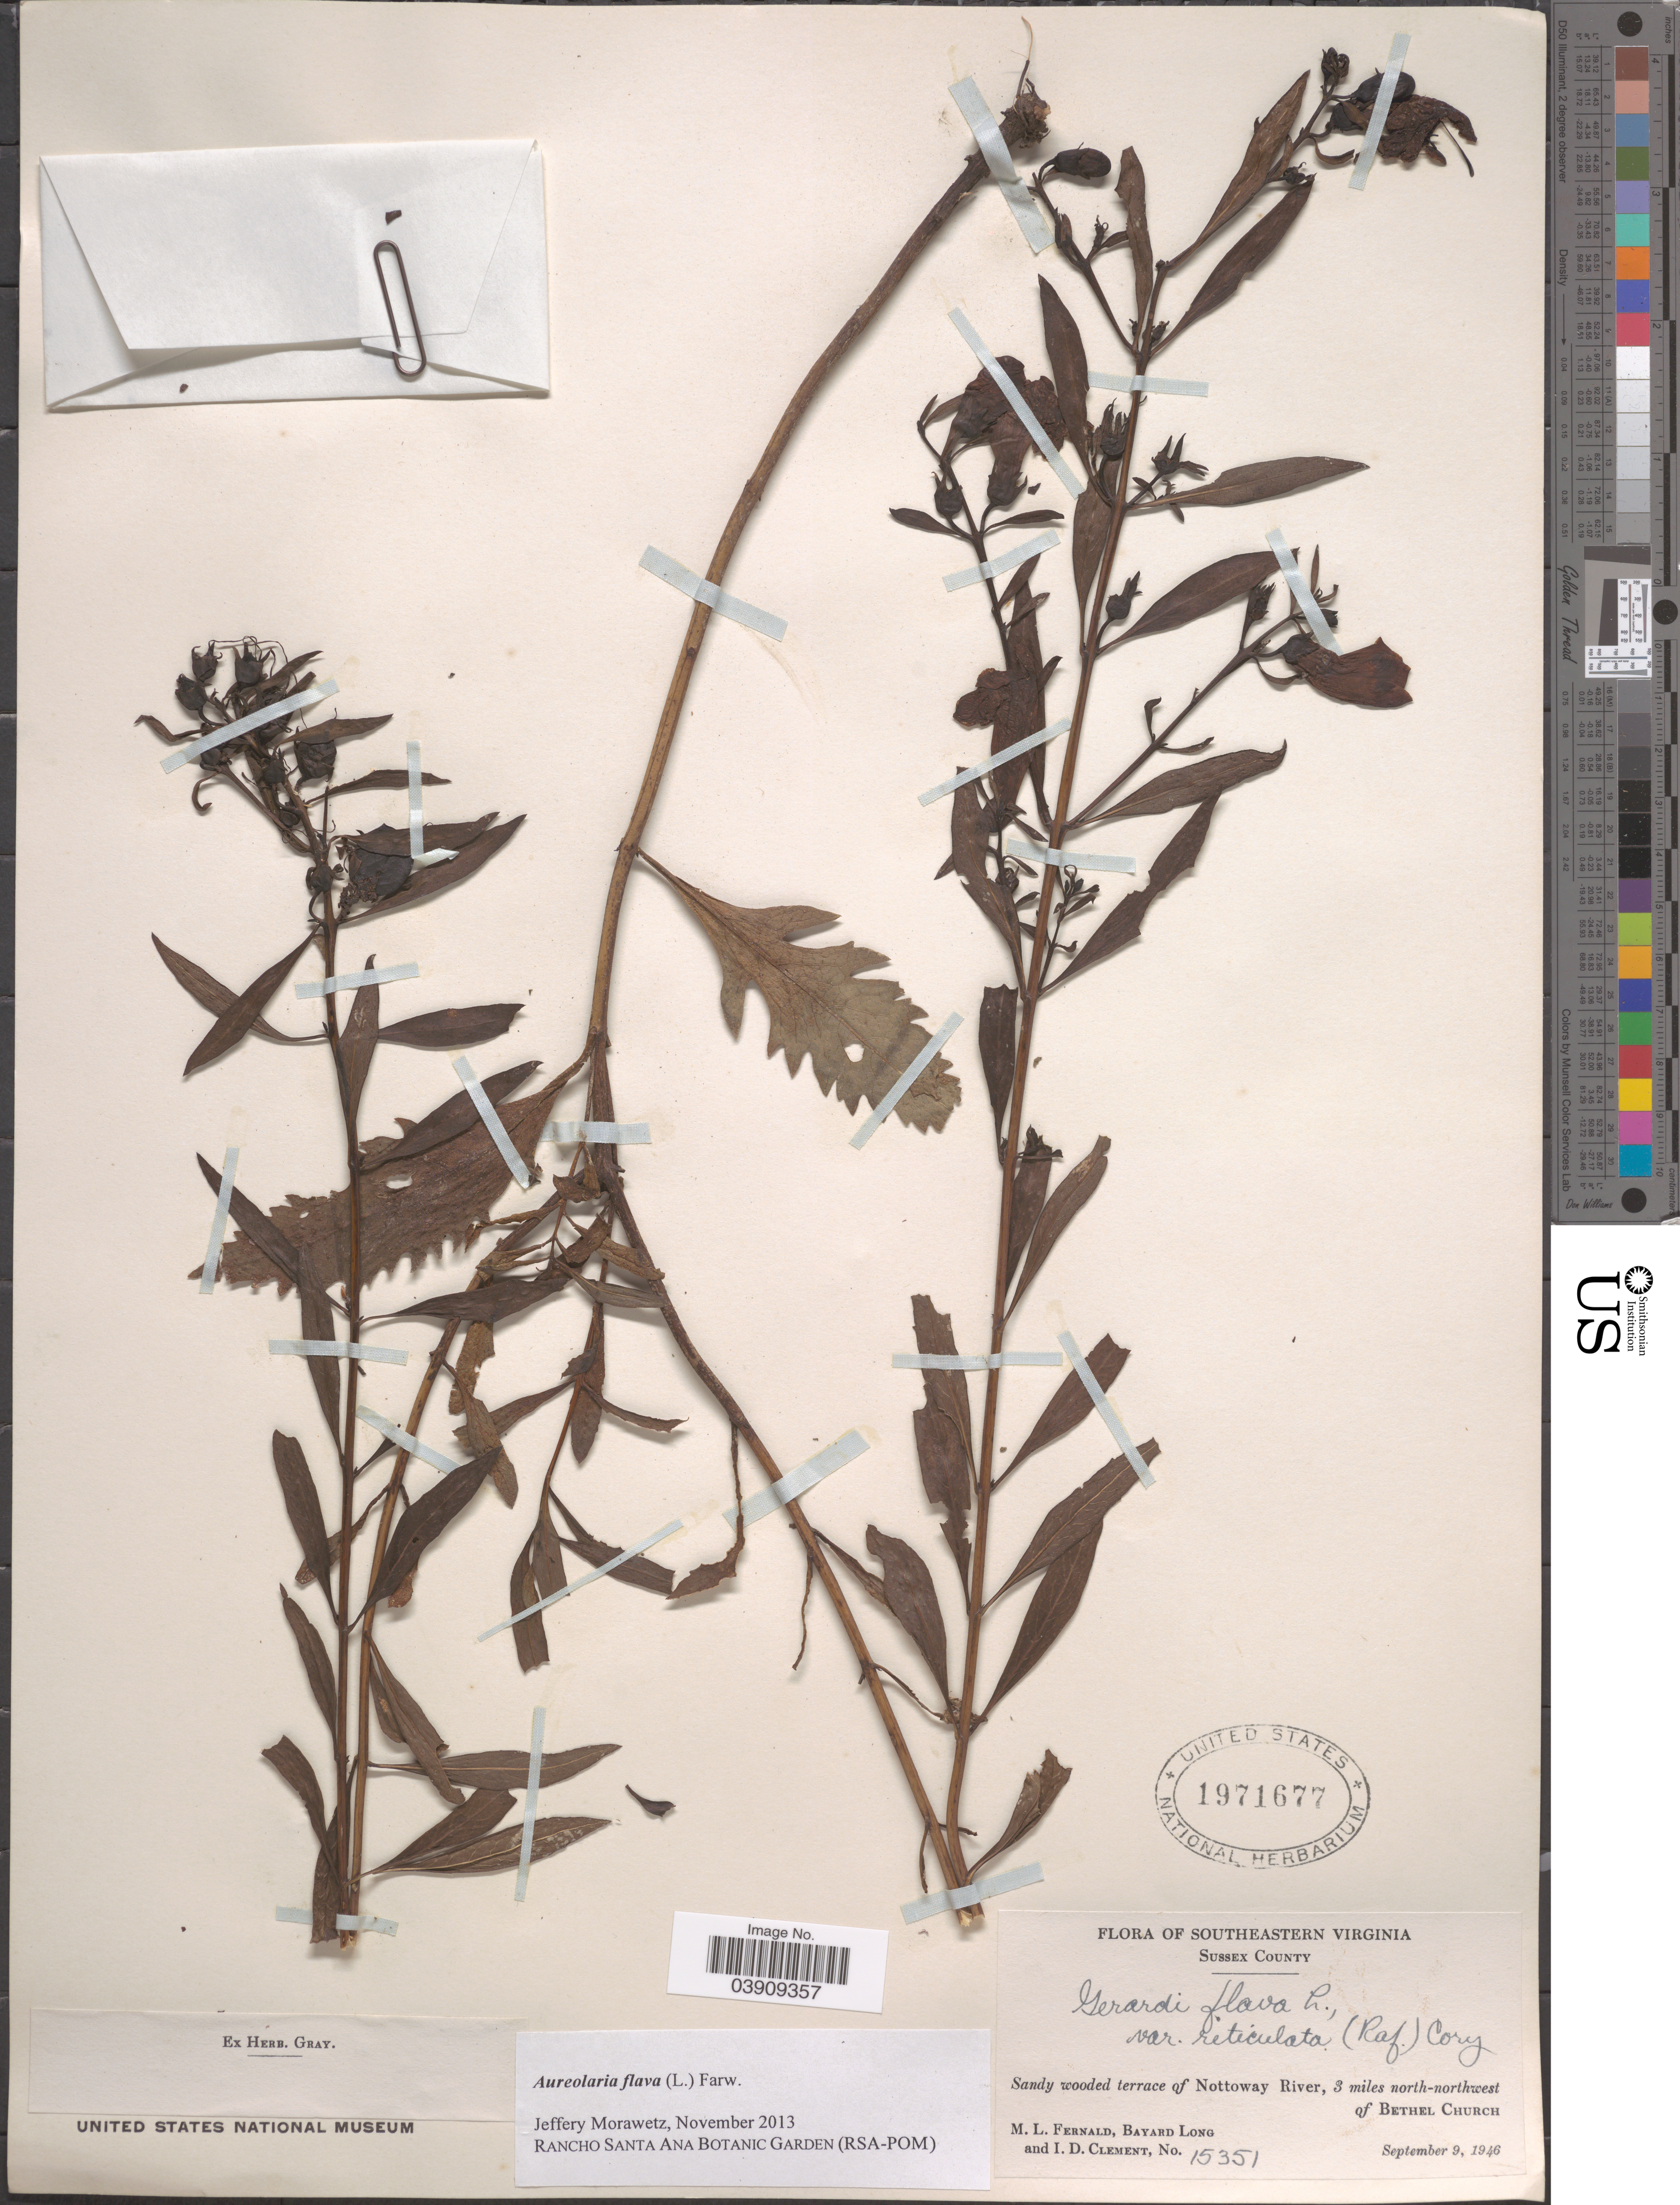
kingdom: Plantae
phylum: Tracheophyta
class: Magnoliopsida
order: Lamiales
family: Orobanchaceae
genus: Aureolaria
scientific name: Aureolaria flava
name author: (L.) Farw.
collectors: M. L. Fernald, B. Long & I. Clement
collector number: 15351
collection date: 1946-09-09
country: United States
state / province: Virginia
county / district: Sussex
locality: Southeastern Virginia. Sussex County. Nottoway River, 3 miles north-northwest of Bethel Church.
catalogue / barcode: US 1971677